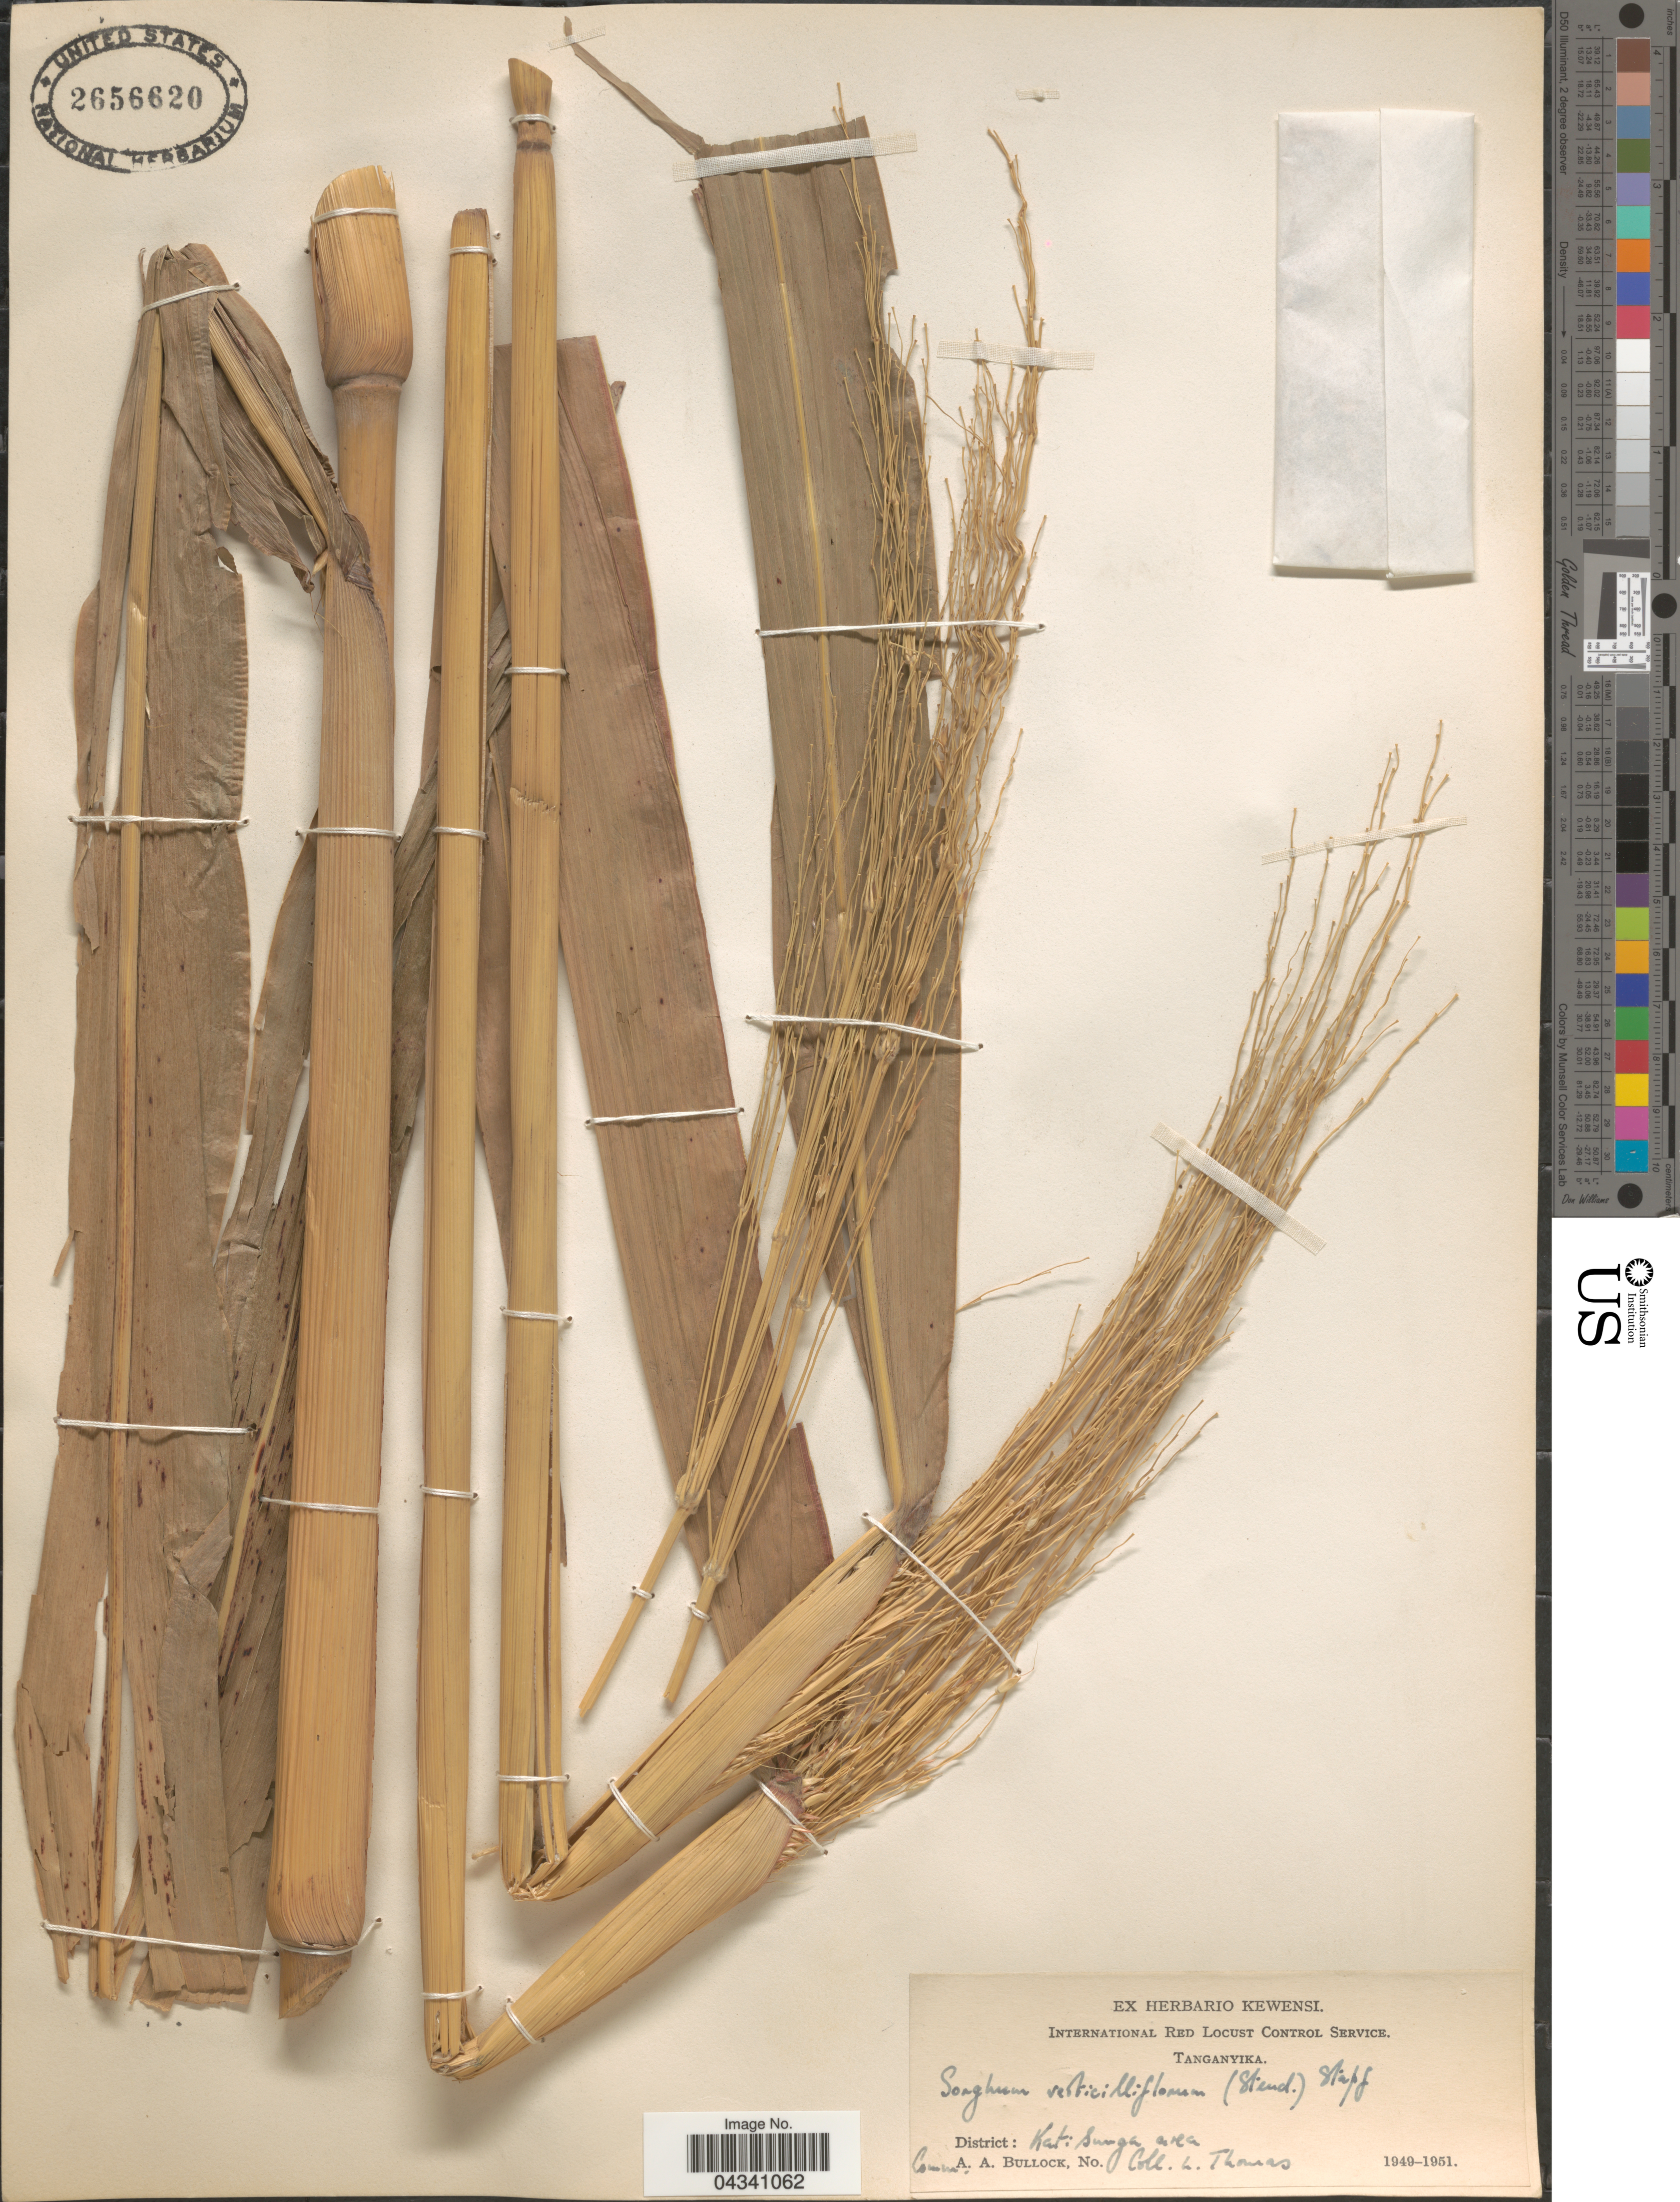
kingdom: Plantae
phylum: Tracheophyta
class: Liliopsida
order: Poales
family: Poaceae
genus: Sorghum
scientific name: Sorghum arundinaceum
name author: (Desv.) Stapf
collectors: L. Thomas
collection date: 1949/1951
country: Tanzania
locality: Tanganyika. District: KatiSunga area.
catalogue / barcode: US 2656620